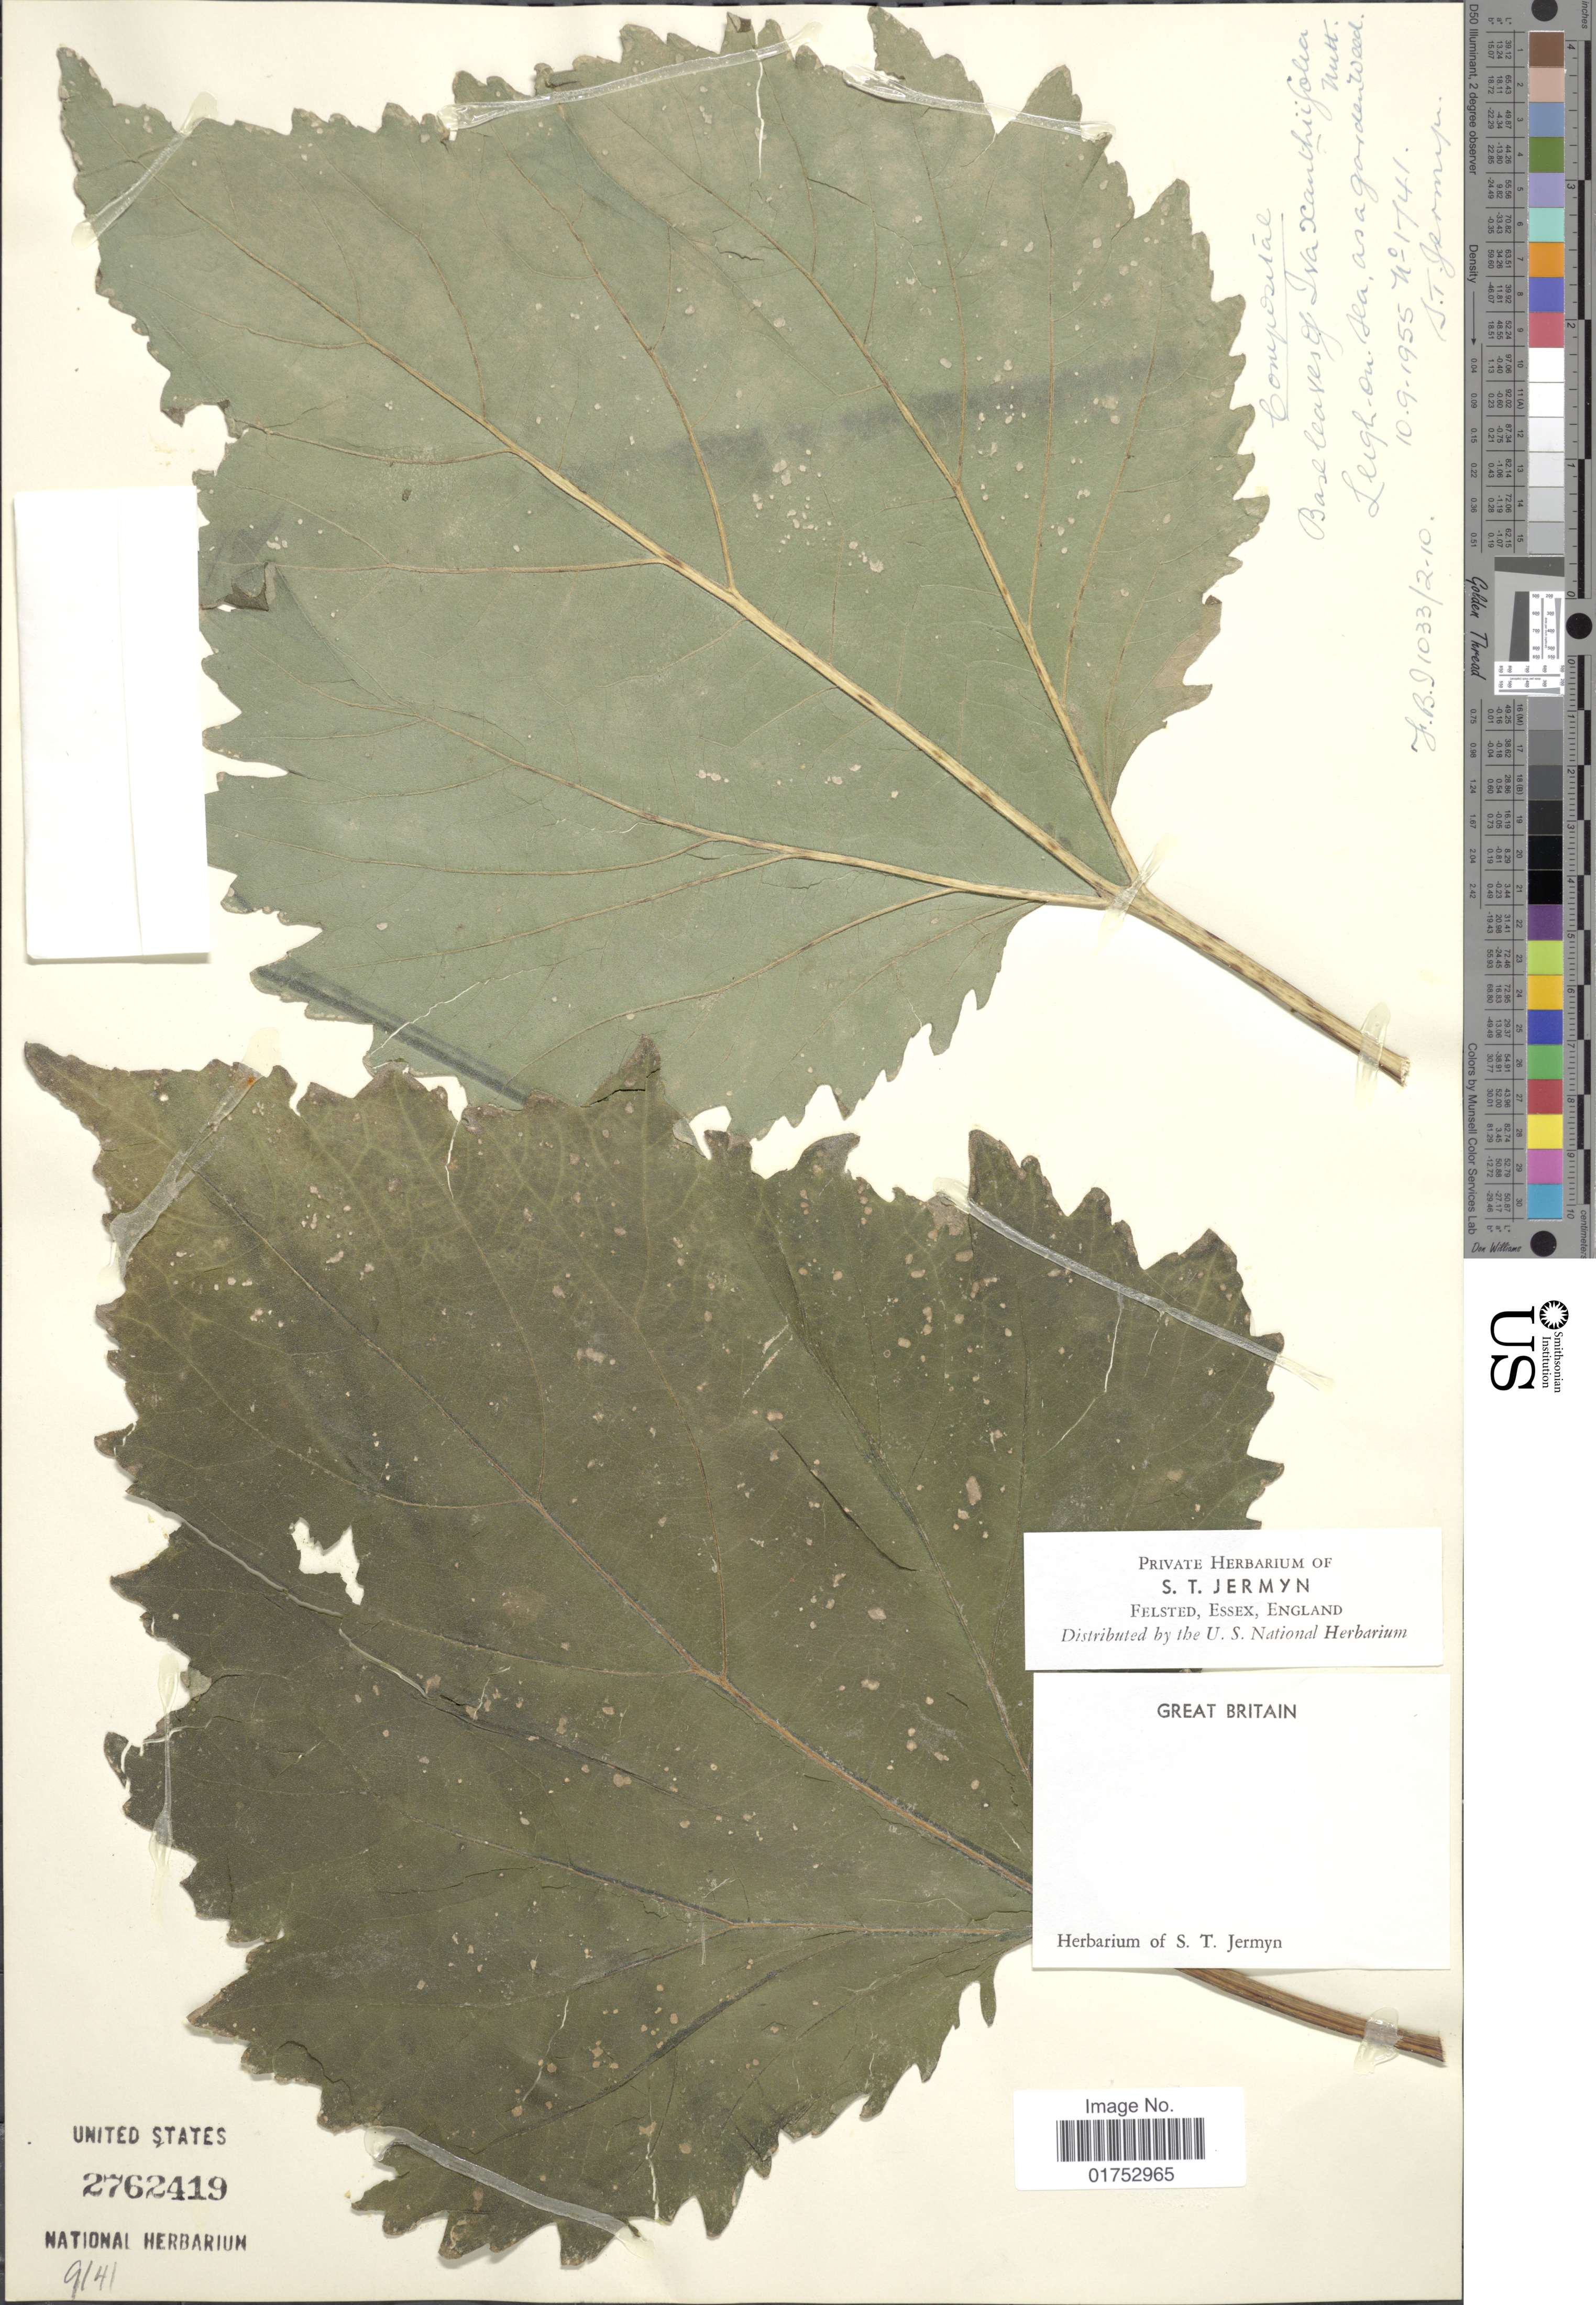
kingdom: Plantae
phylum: Tracheophyta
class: Magnoliopsida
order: Asterales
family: Asteraceae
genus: Iva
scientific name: Iva xanthifolia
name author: Nutt.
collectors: S. Jermyn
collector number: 1741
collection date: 1955-09-10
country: United Kingdom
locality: Great Britain, Leigh-on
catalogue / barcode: US 2762419